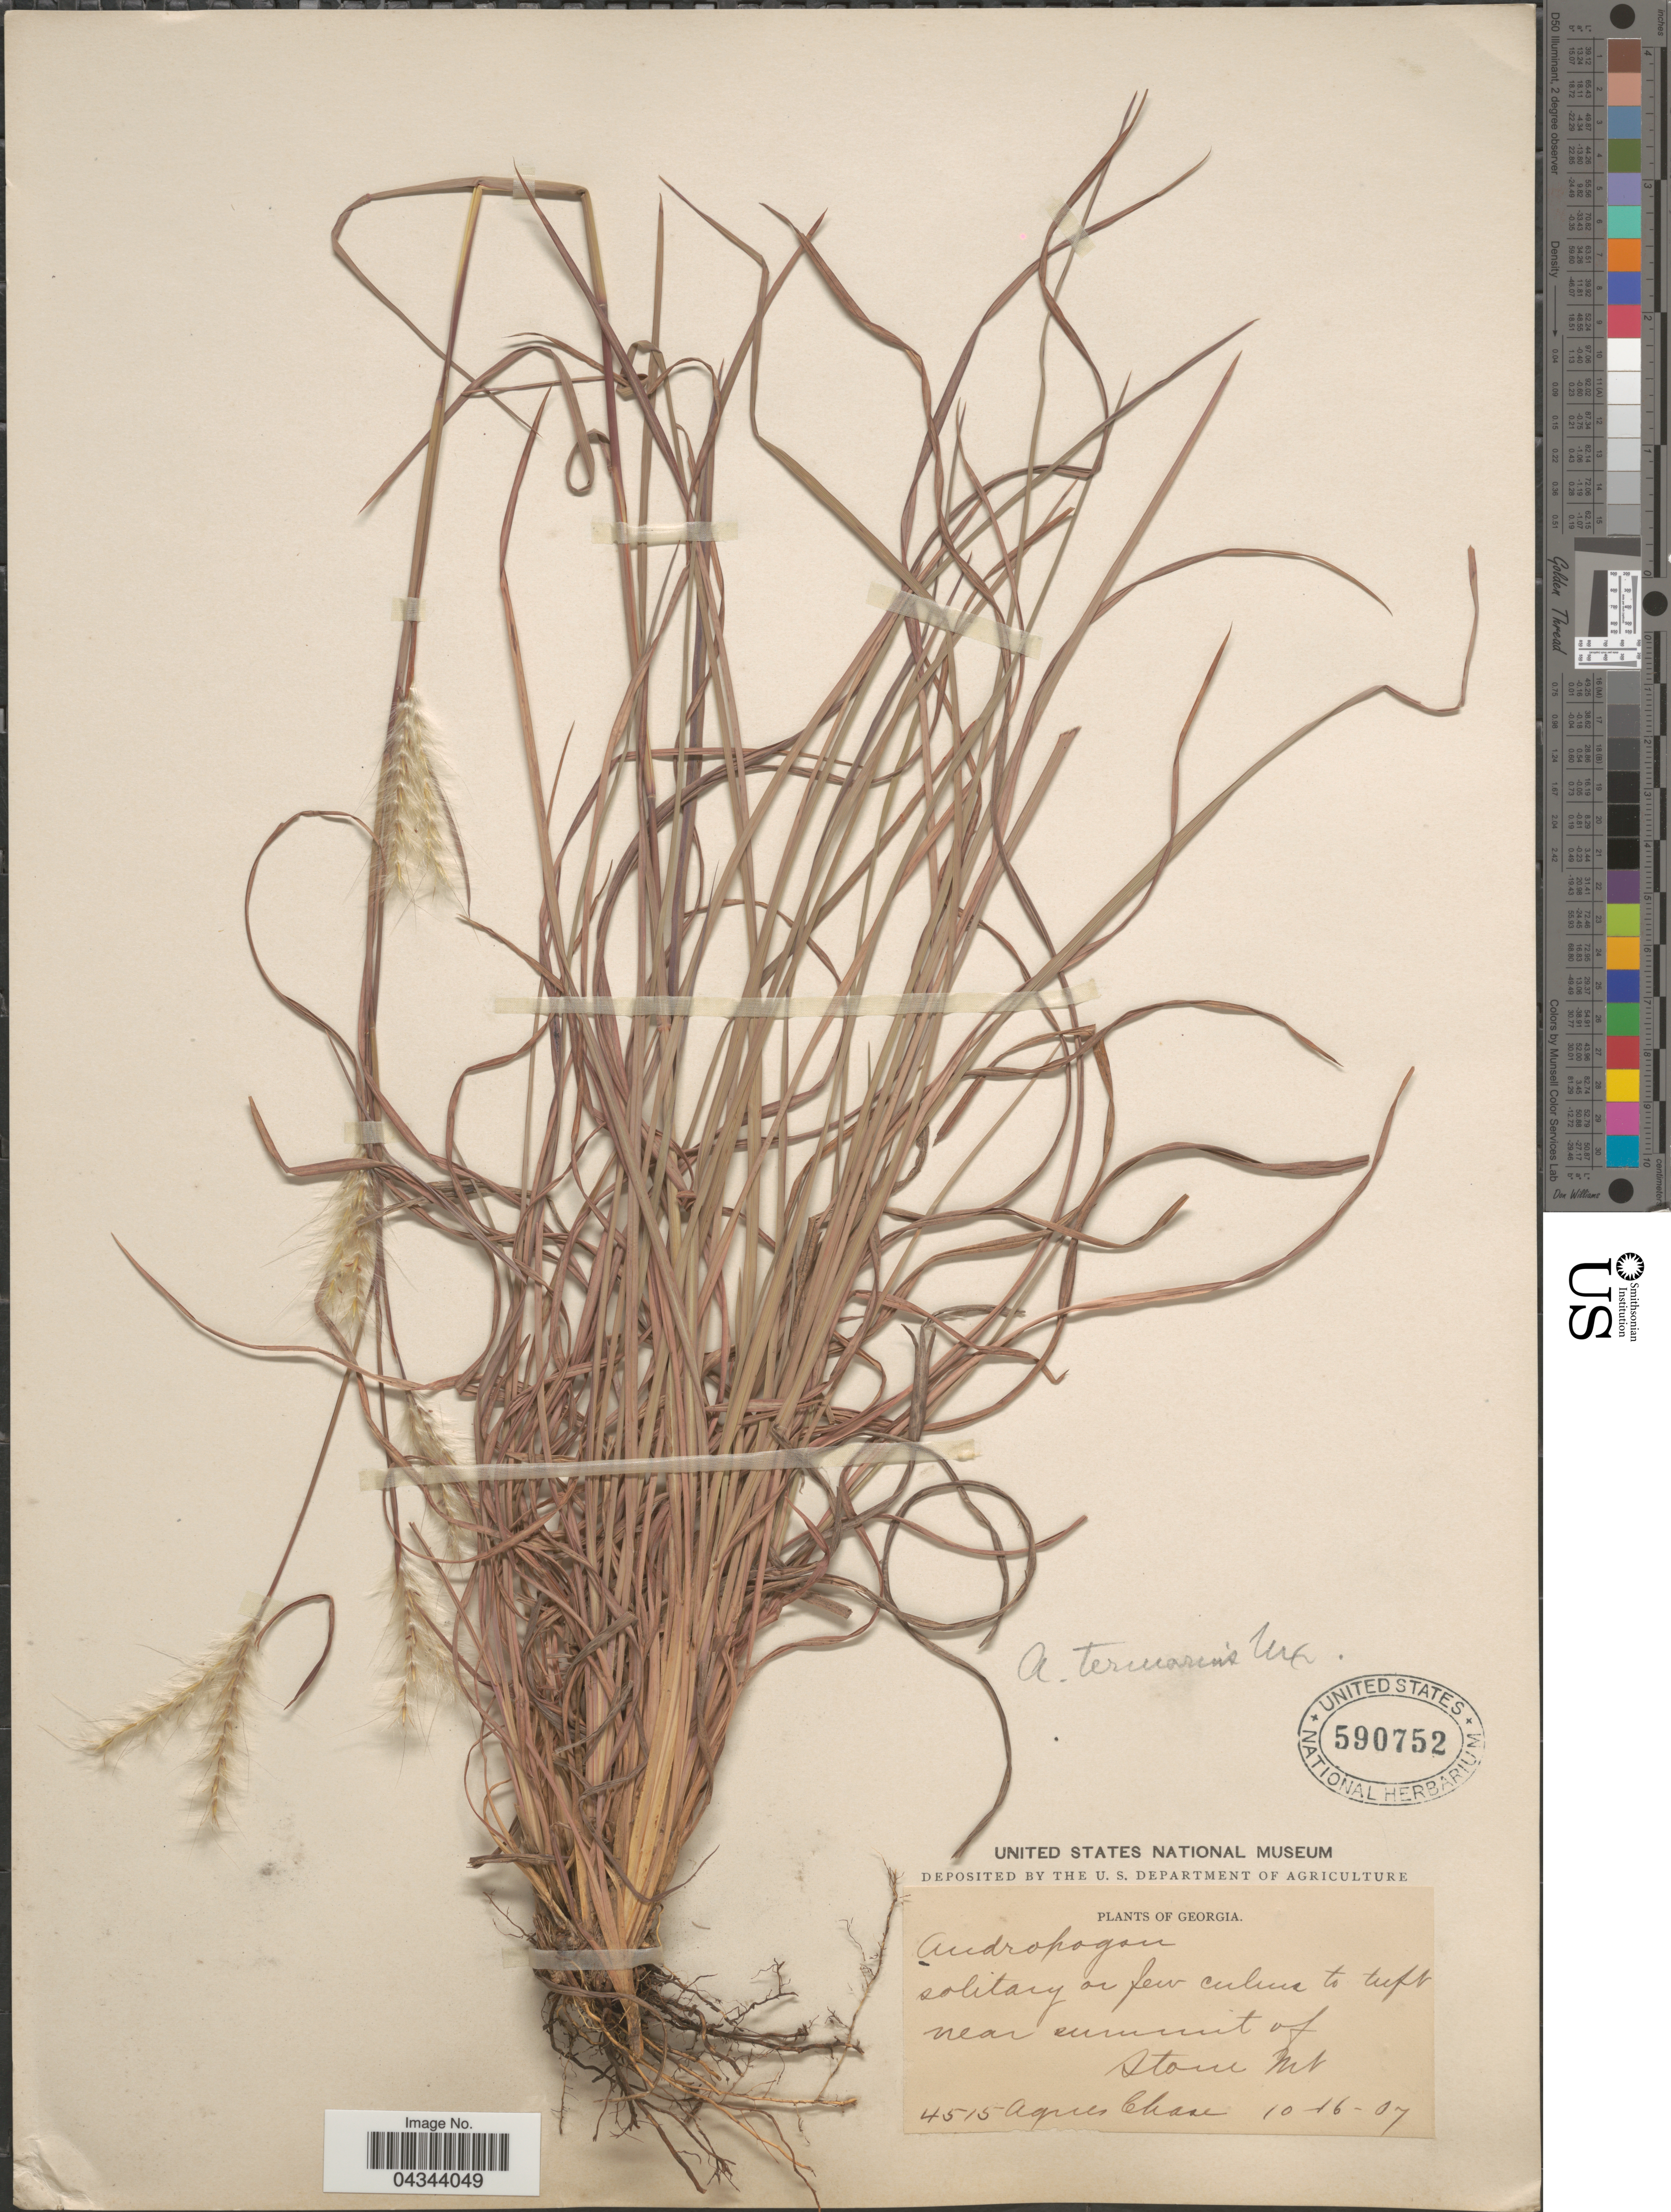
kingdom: Plantae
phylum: Tracheophyta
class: Liliopsida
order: Poales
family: Poaceae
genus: Andropogon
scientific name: Andropogon ternarius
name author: Michx.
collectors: A. Chase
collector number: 4515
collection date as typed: Transcribed d/m/y: 16/10/7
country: United States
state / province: Georgia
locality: Near summit of Stone Mt.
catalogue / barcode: US 590752